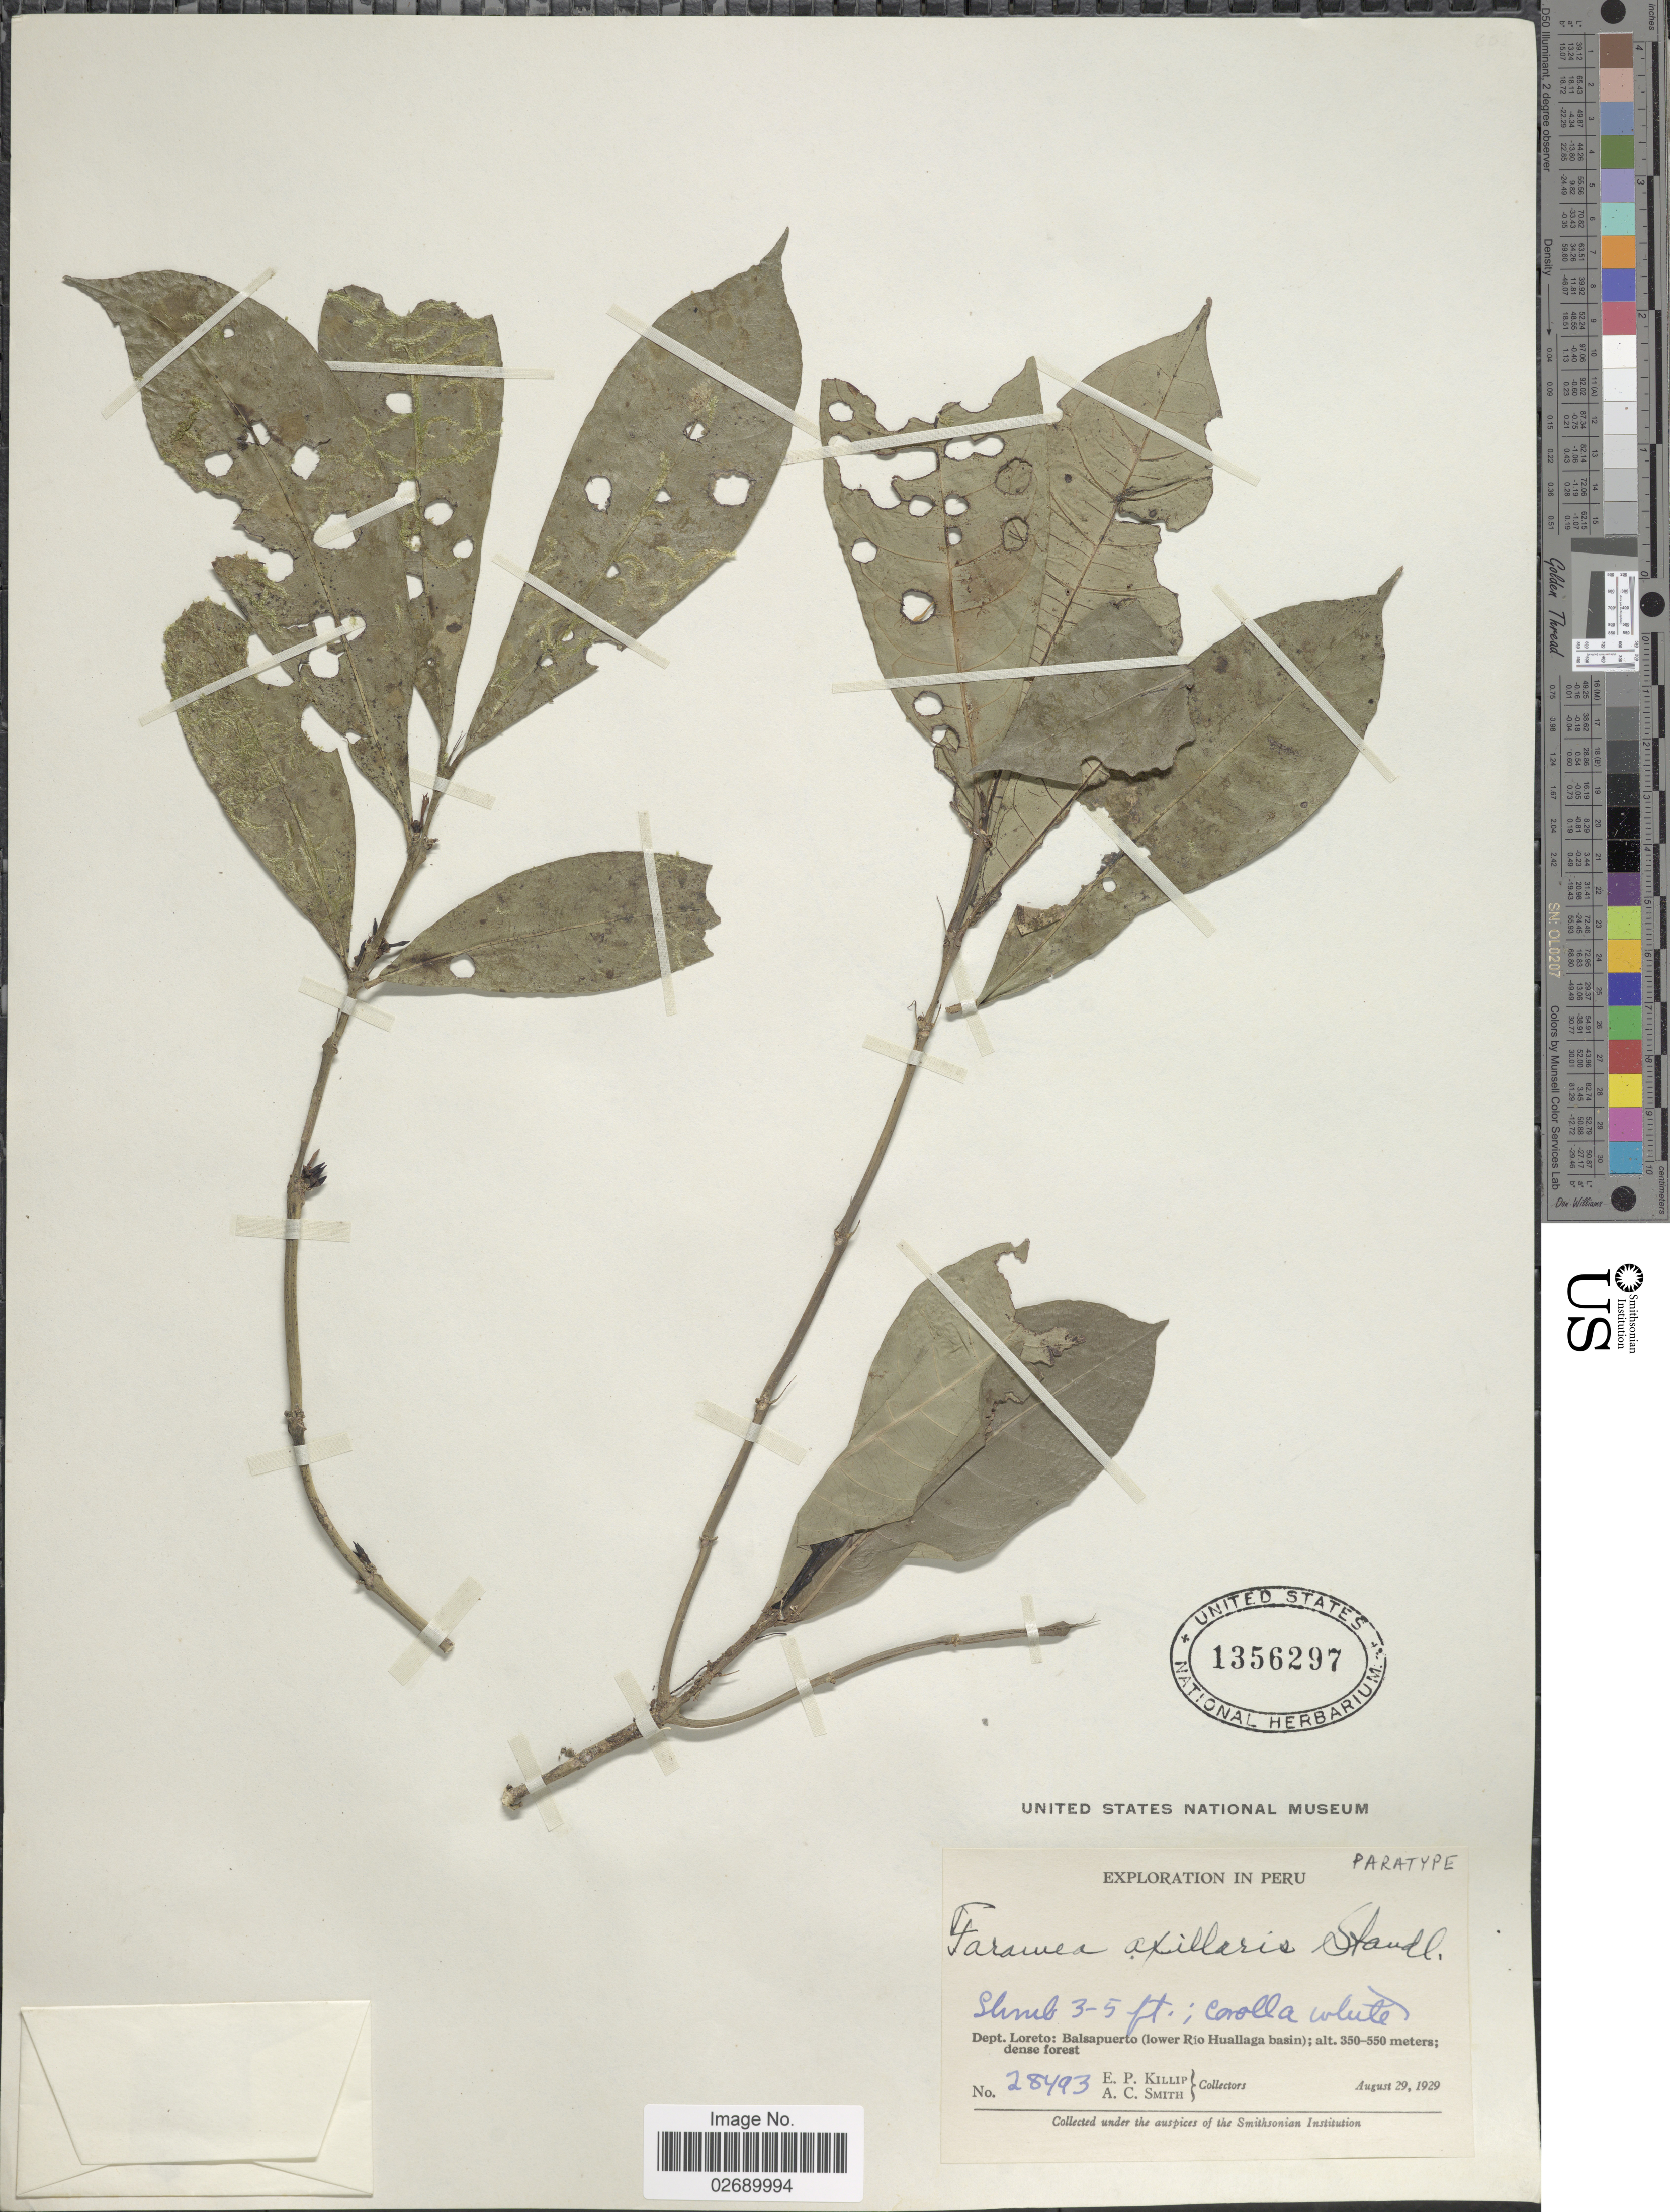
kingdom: Plantae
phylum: Tracheophyta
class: Magnoliopsida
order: Gentianales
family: Rubiaceae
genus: Faramea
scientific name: Faramea axillaris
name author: Standl.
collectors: E. P. Killip & A. C. Smith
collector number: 28493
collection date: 1929-08-29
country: Peru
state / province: Loreto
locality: Balsapuerto (lower Rio Huallaga basin)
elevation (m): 350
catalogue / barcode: US 1356297